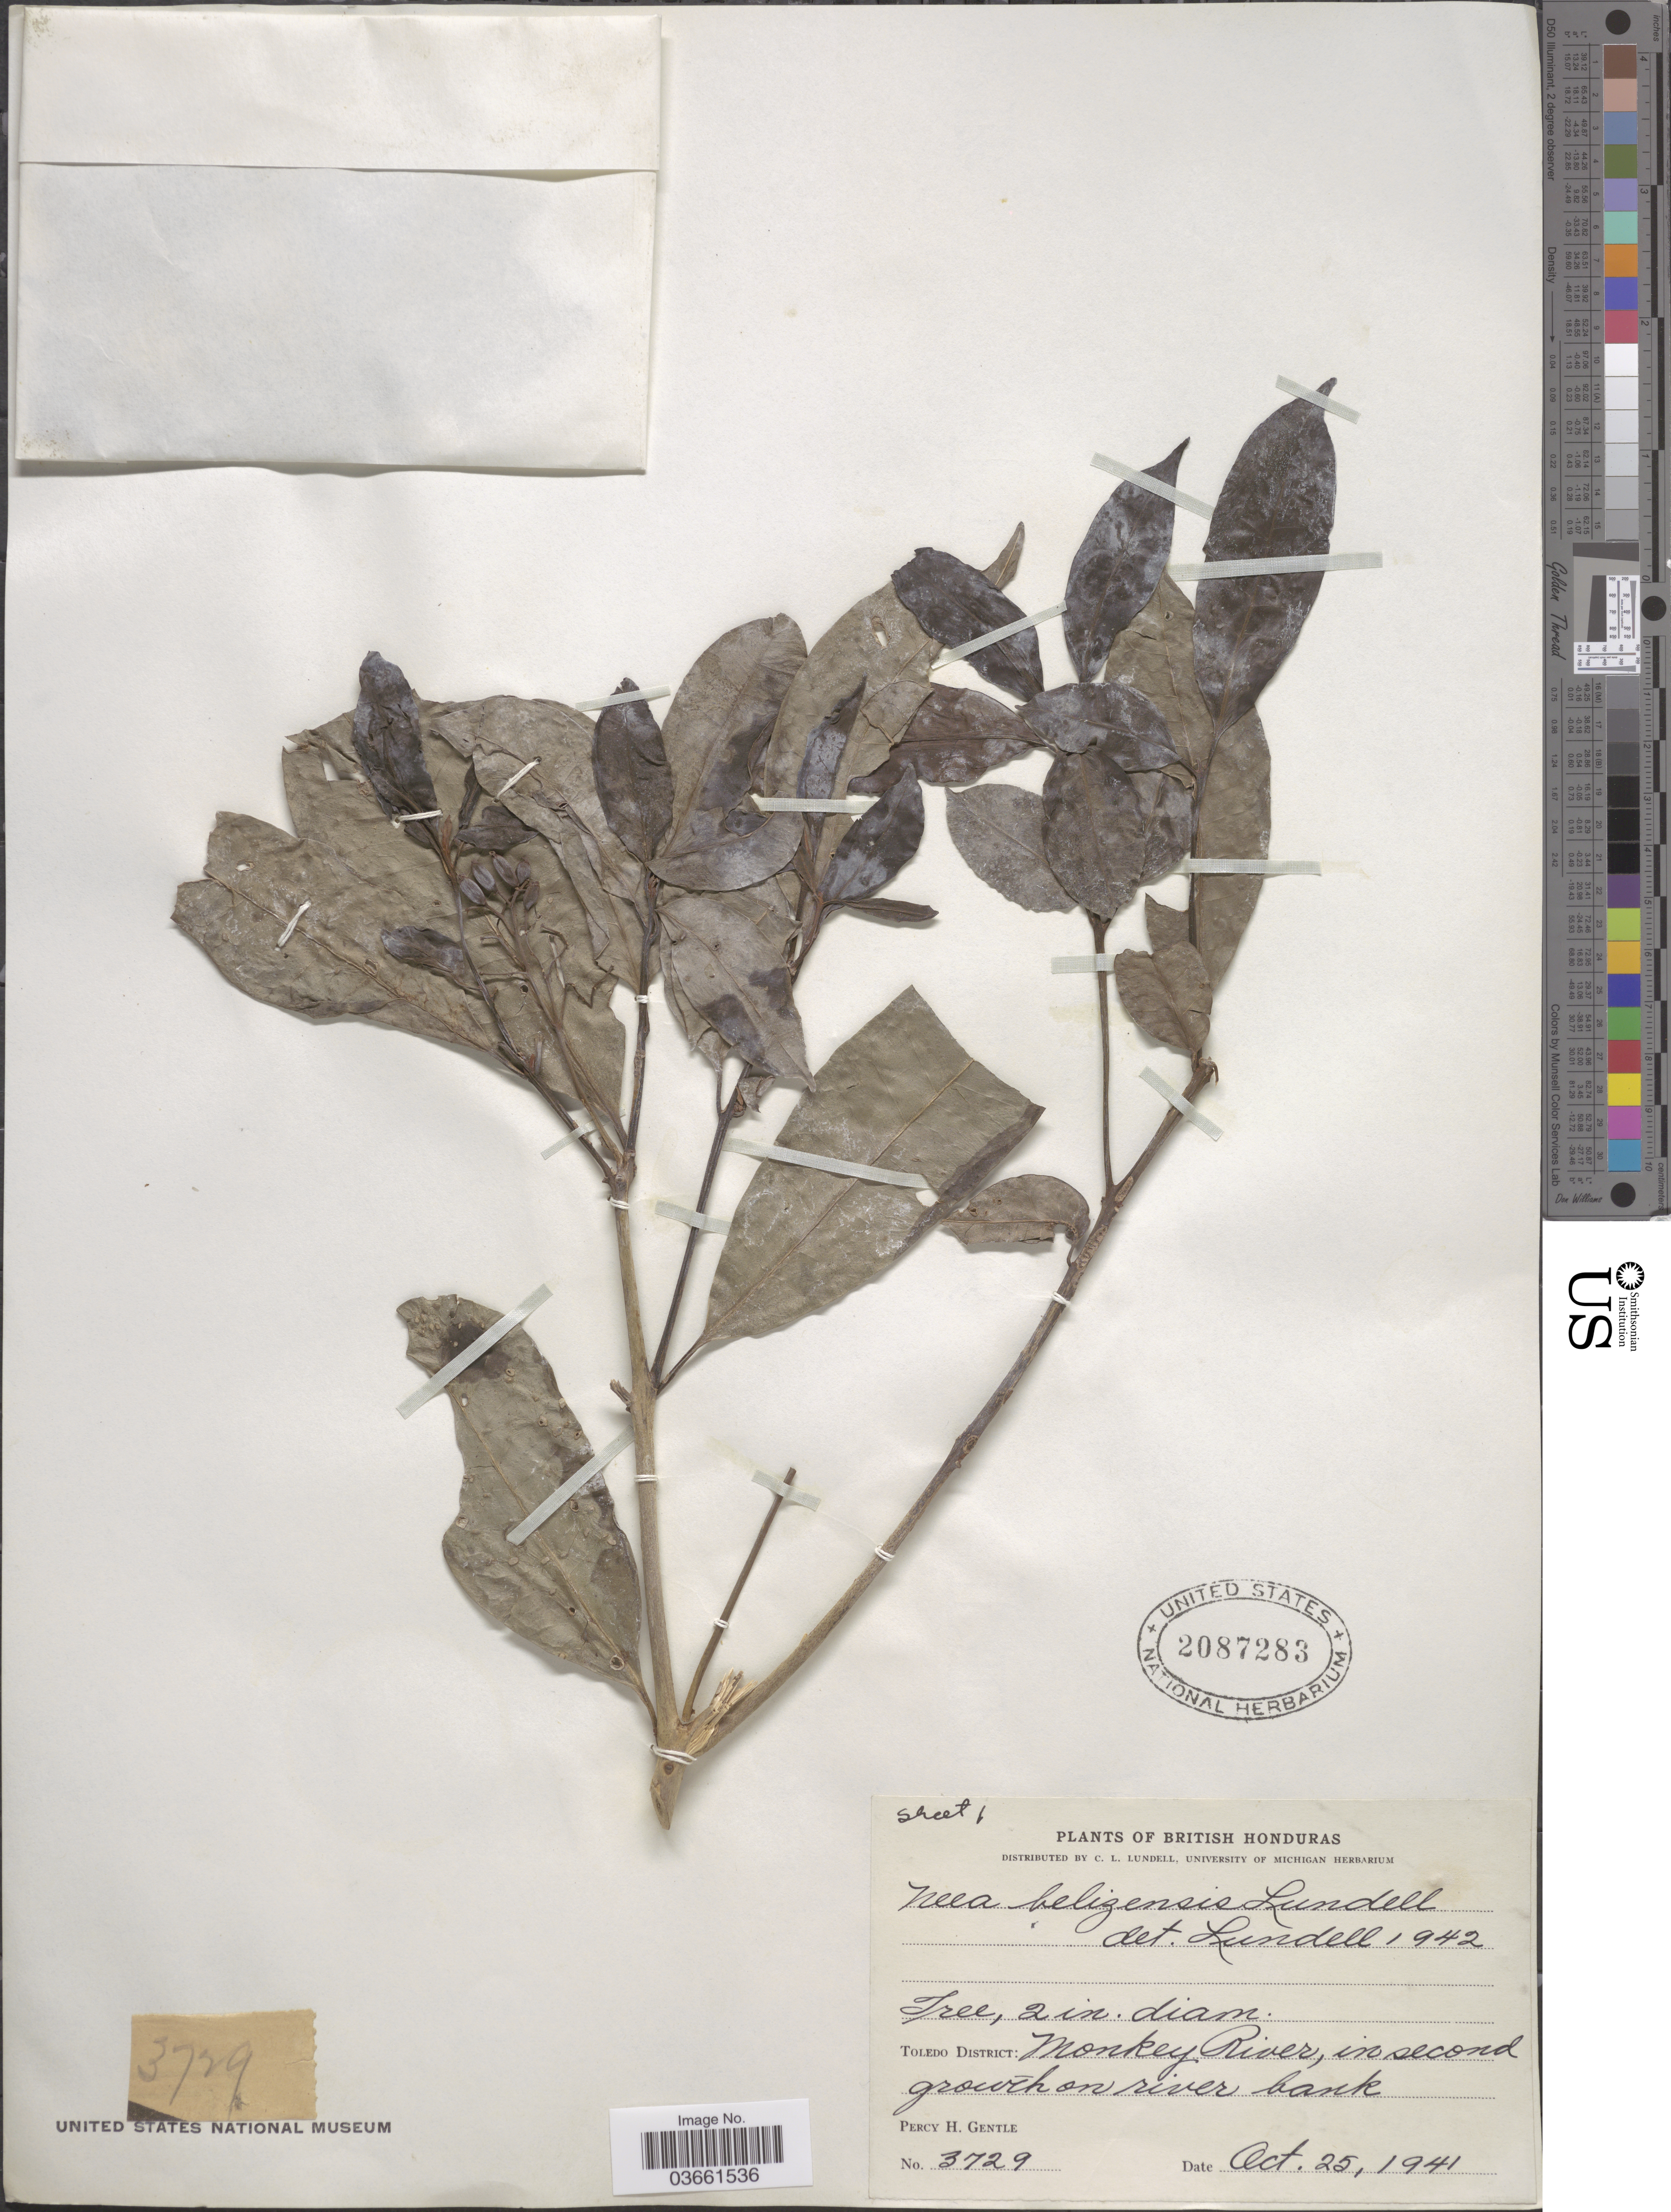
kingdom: Plantae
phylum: Tracheophyta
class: Magnoliopsida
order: Caryophyllales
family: Nyctaginaceae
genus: Neea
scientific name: Neea belizensis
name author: Lundell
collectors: P. H. Gentle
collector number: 3729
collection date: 1941-10-25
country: Belize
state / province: Toledo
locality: British Honduras. Toledo District: Monkey River, in second growth on river bank.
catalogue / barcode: US 2087283